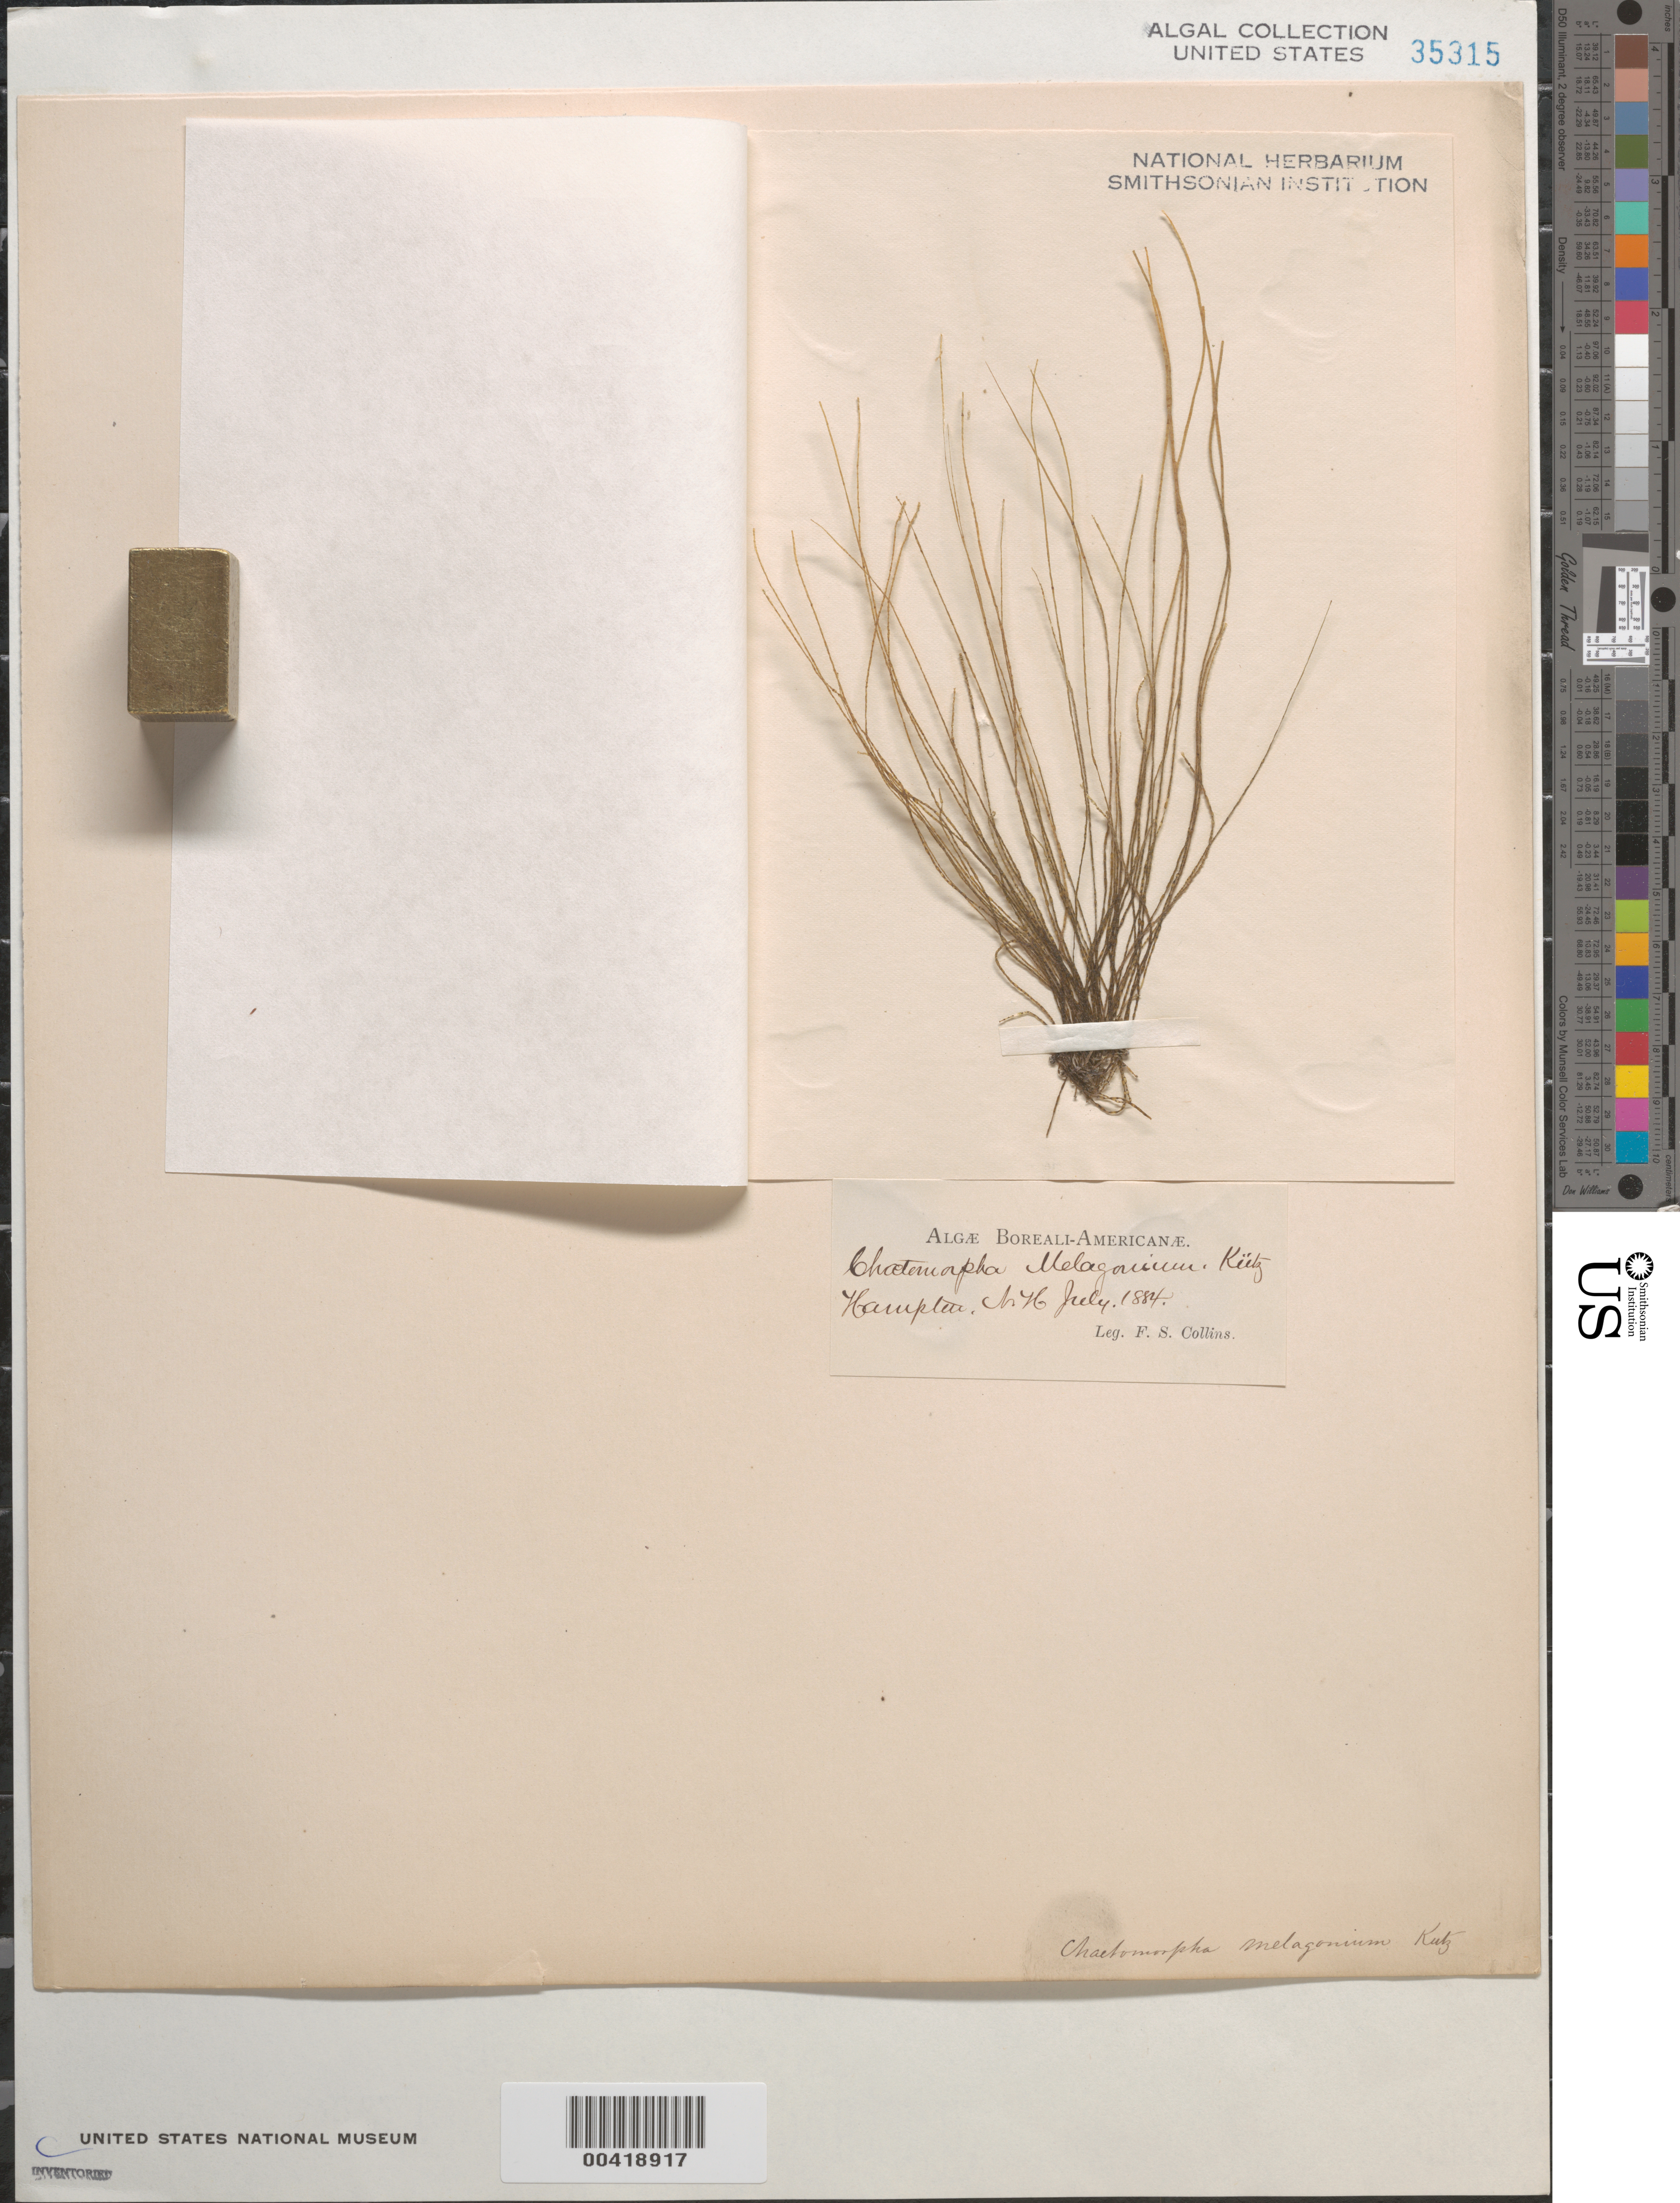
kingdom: Plantae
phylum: Chlorophyta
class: Ulvophyceae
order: Cladophorales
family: Cladophoraceae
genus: Chaetomorpha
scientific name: Chaetomorpha melagonium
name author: (F. Weber & D. Mohr) Kützing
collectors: F. Collins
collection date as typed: Jul 1884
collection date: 1884-07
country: United States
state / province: New Hampshire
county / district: Rockingham County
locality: Hampton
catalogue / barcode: US 35315